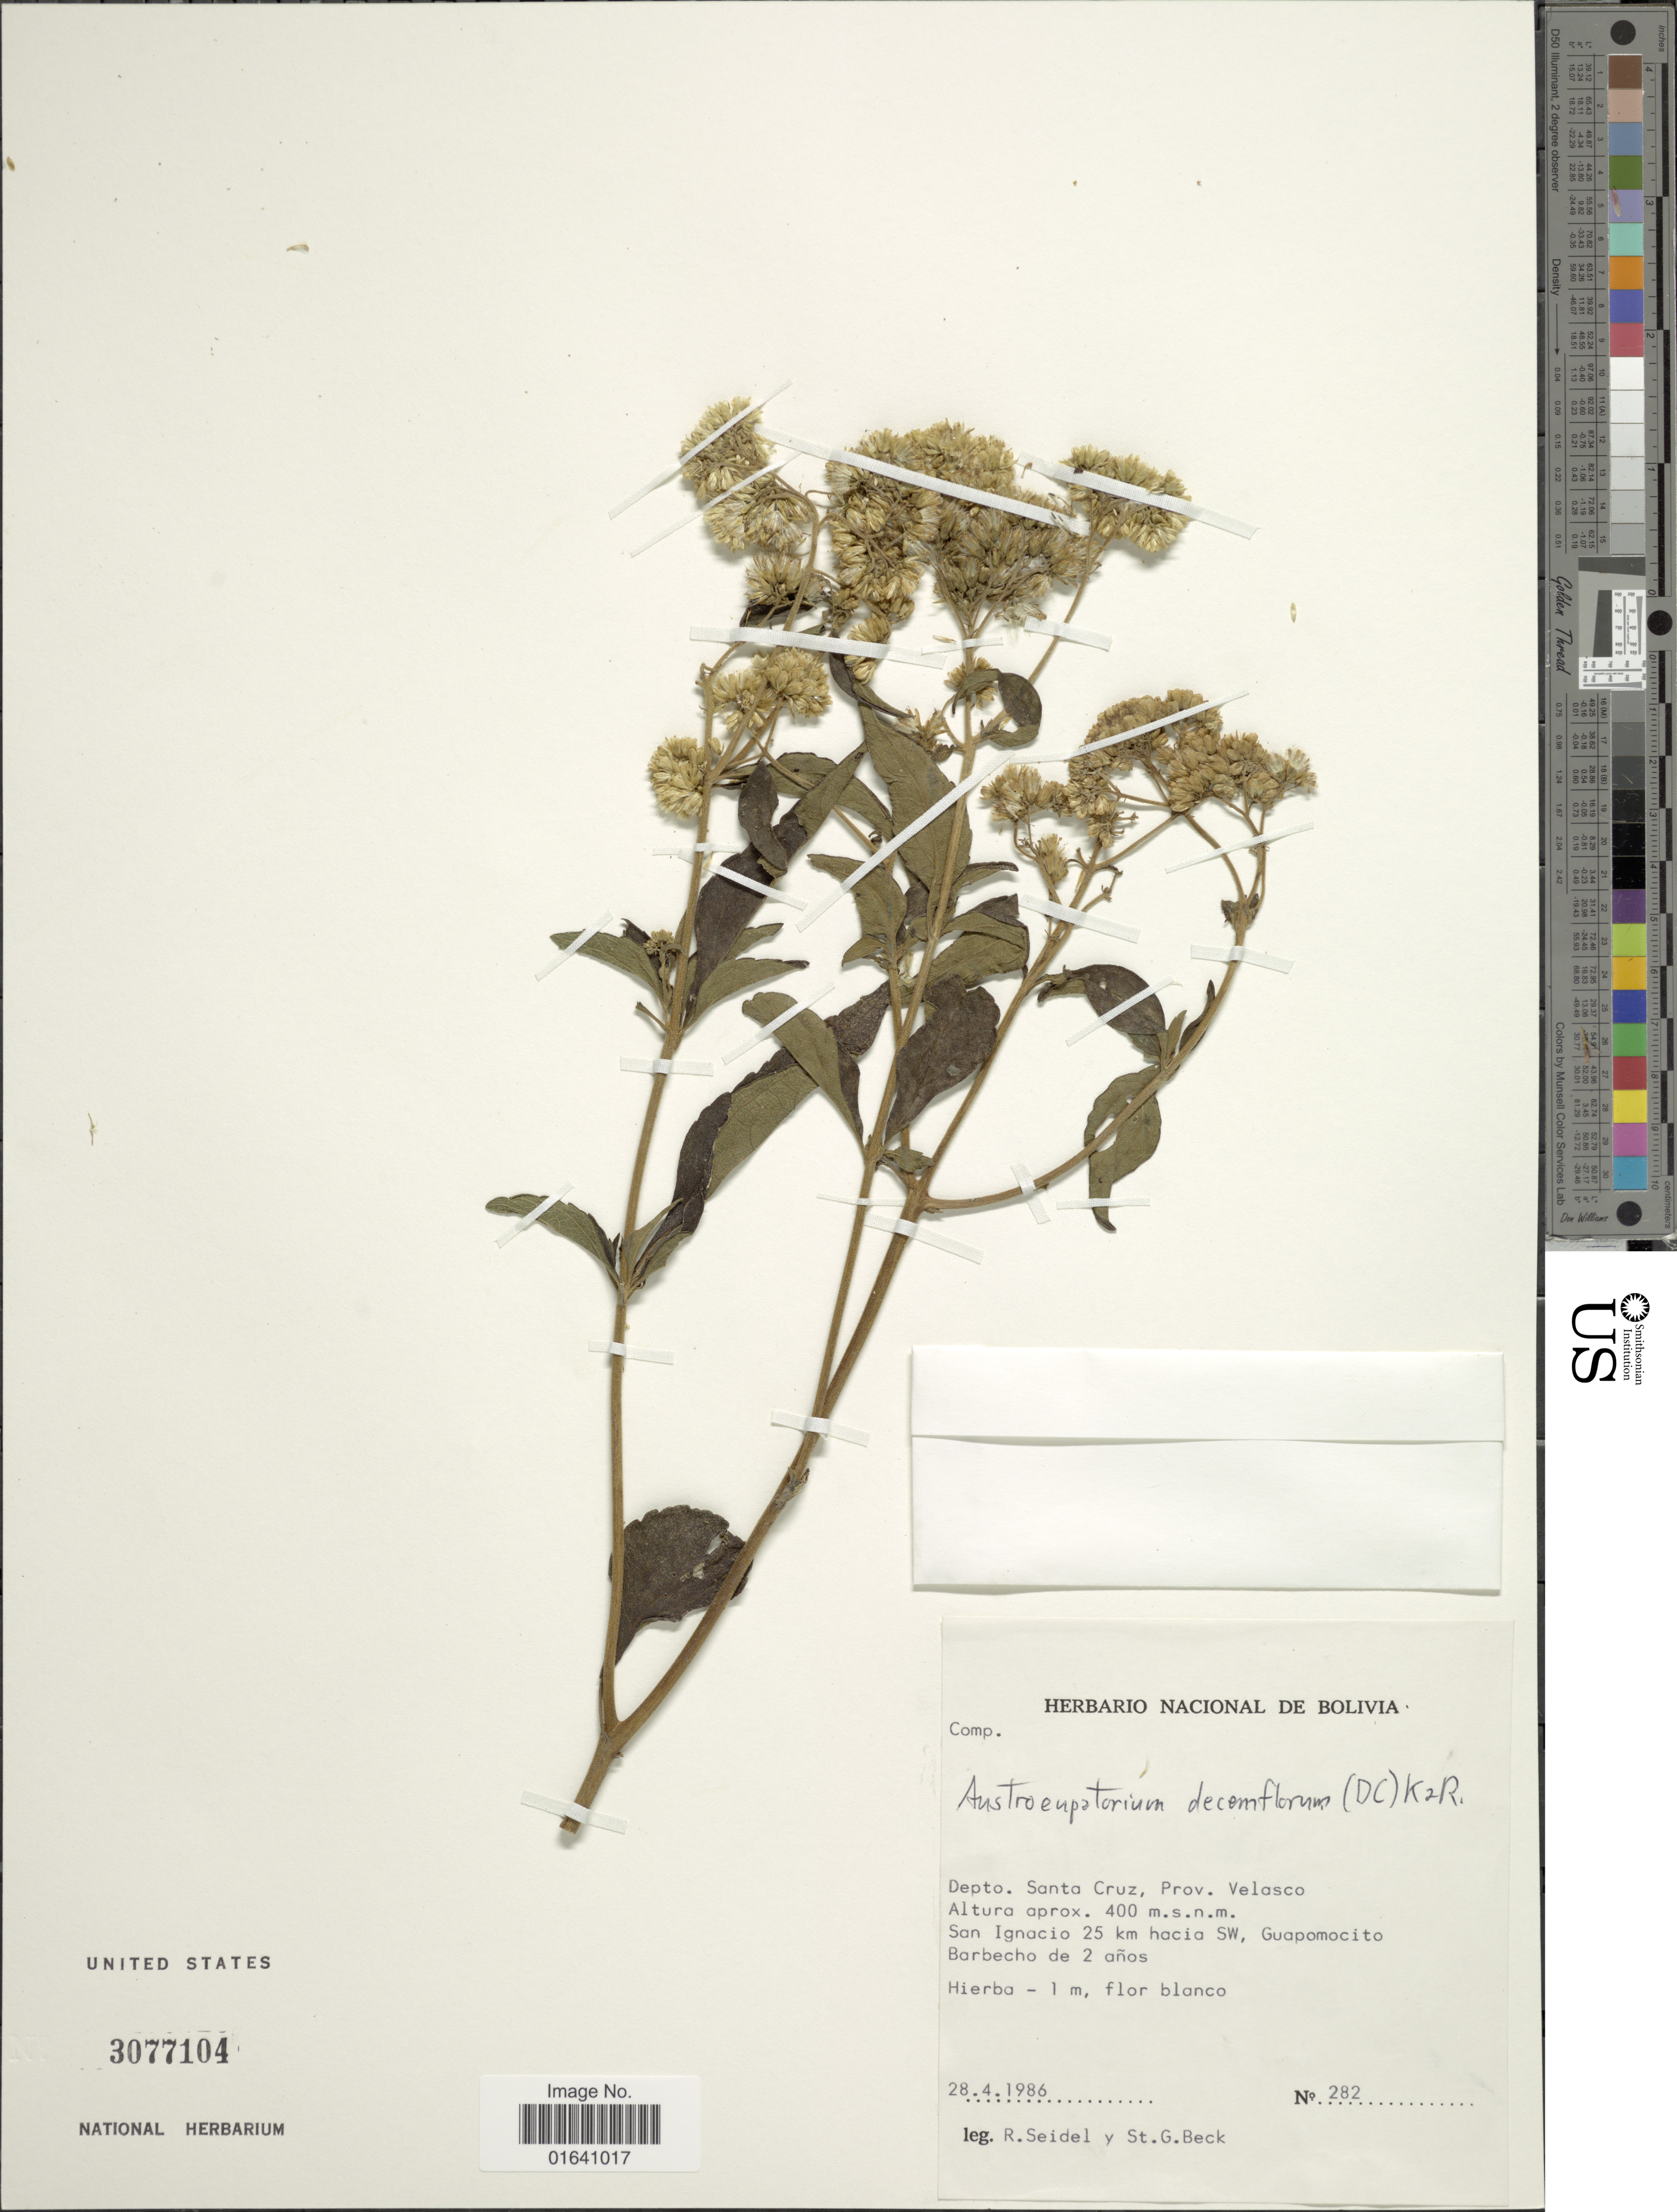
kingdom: Plantae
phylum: Tracheophyta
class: Magnoliopsida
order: Asterales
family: Asteraceae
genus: Austroeupatorium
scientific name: Austroeupatorium decemflorum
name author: (DC.) R.M. King & H. Rob.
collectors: R. Seidel & S. G. Beck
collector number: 282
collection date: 1986-04-28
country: Bolivia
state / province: Santa Cruz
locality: Depto La Paz, Proc. Velasco, San Ignacio 25 km hacia SW, Guapomocito Barbecho de 2 años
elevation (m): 400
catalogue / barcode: US 3077104